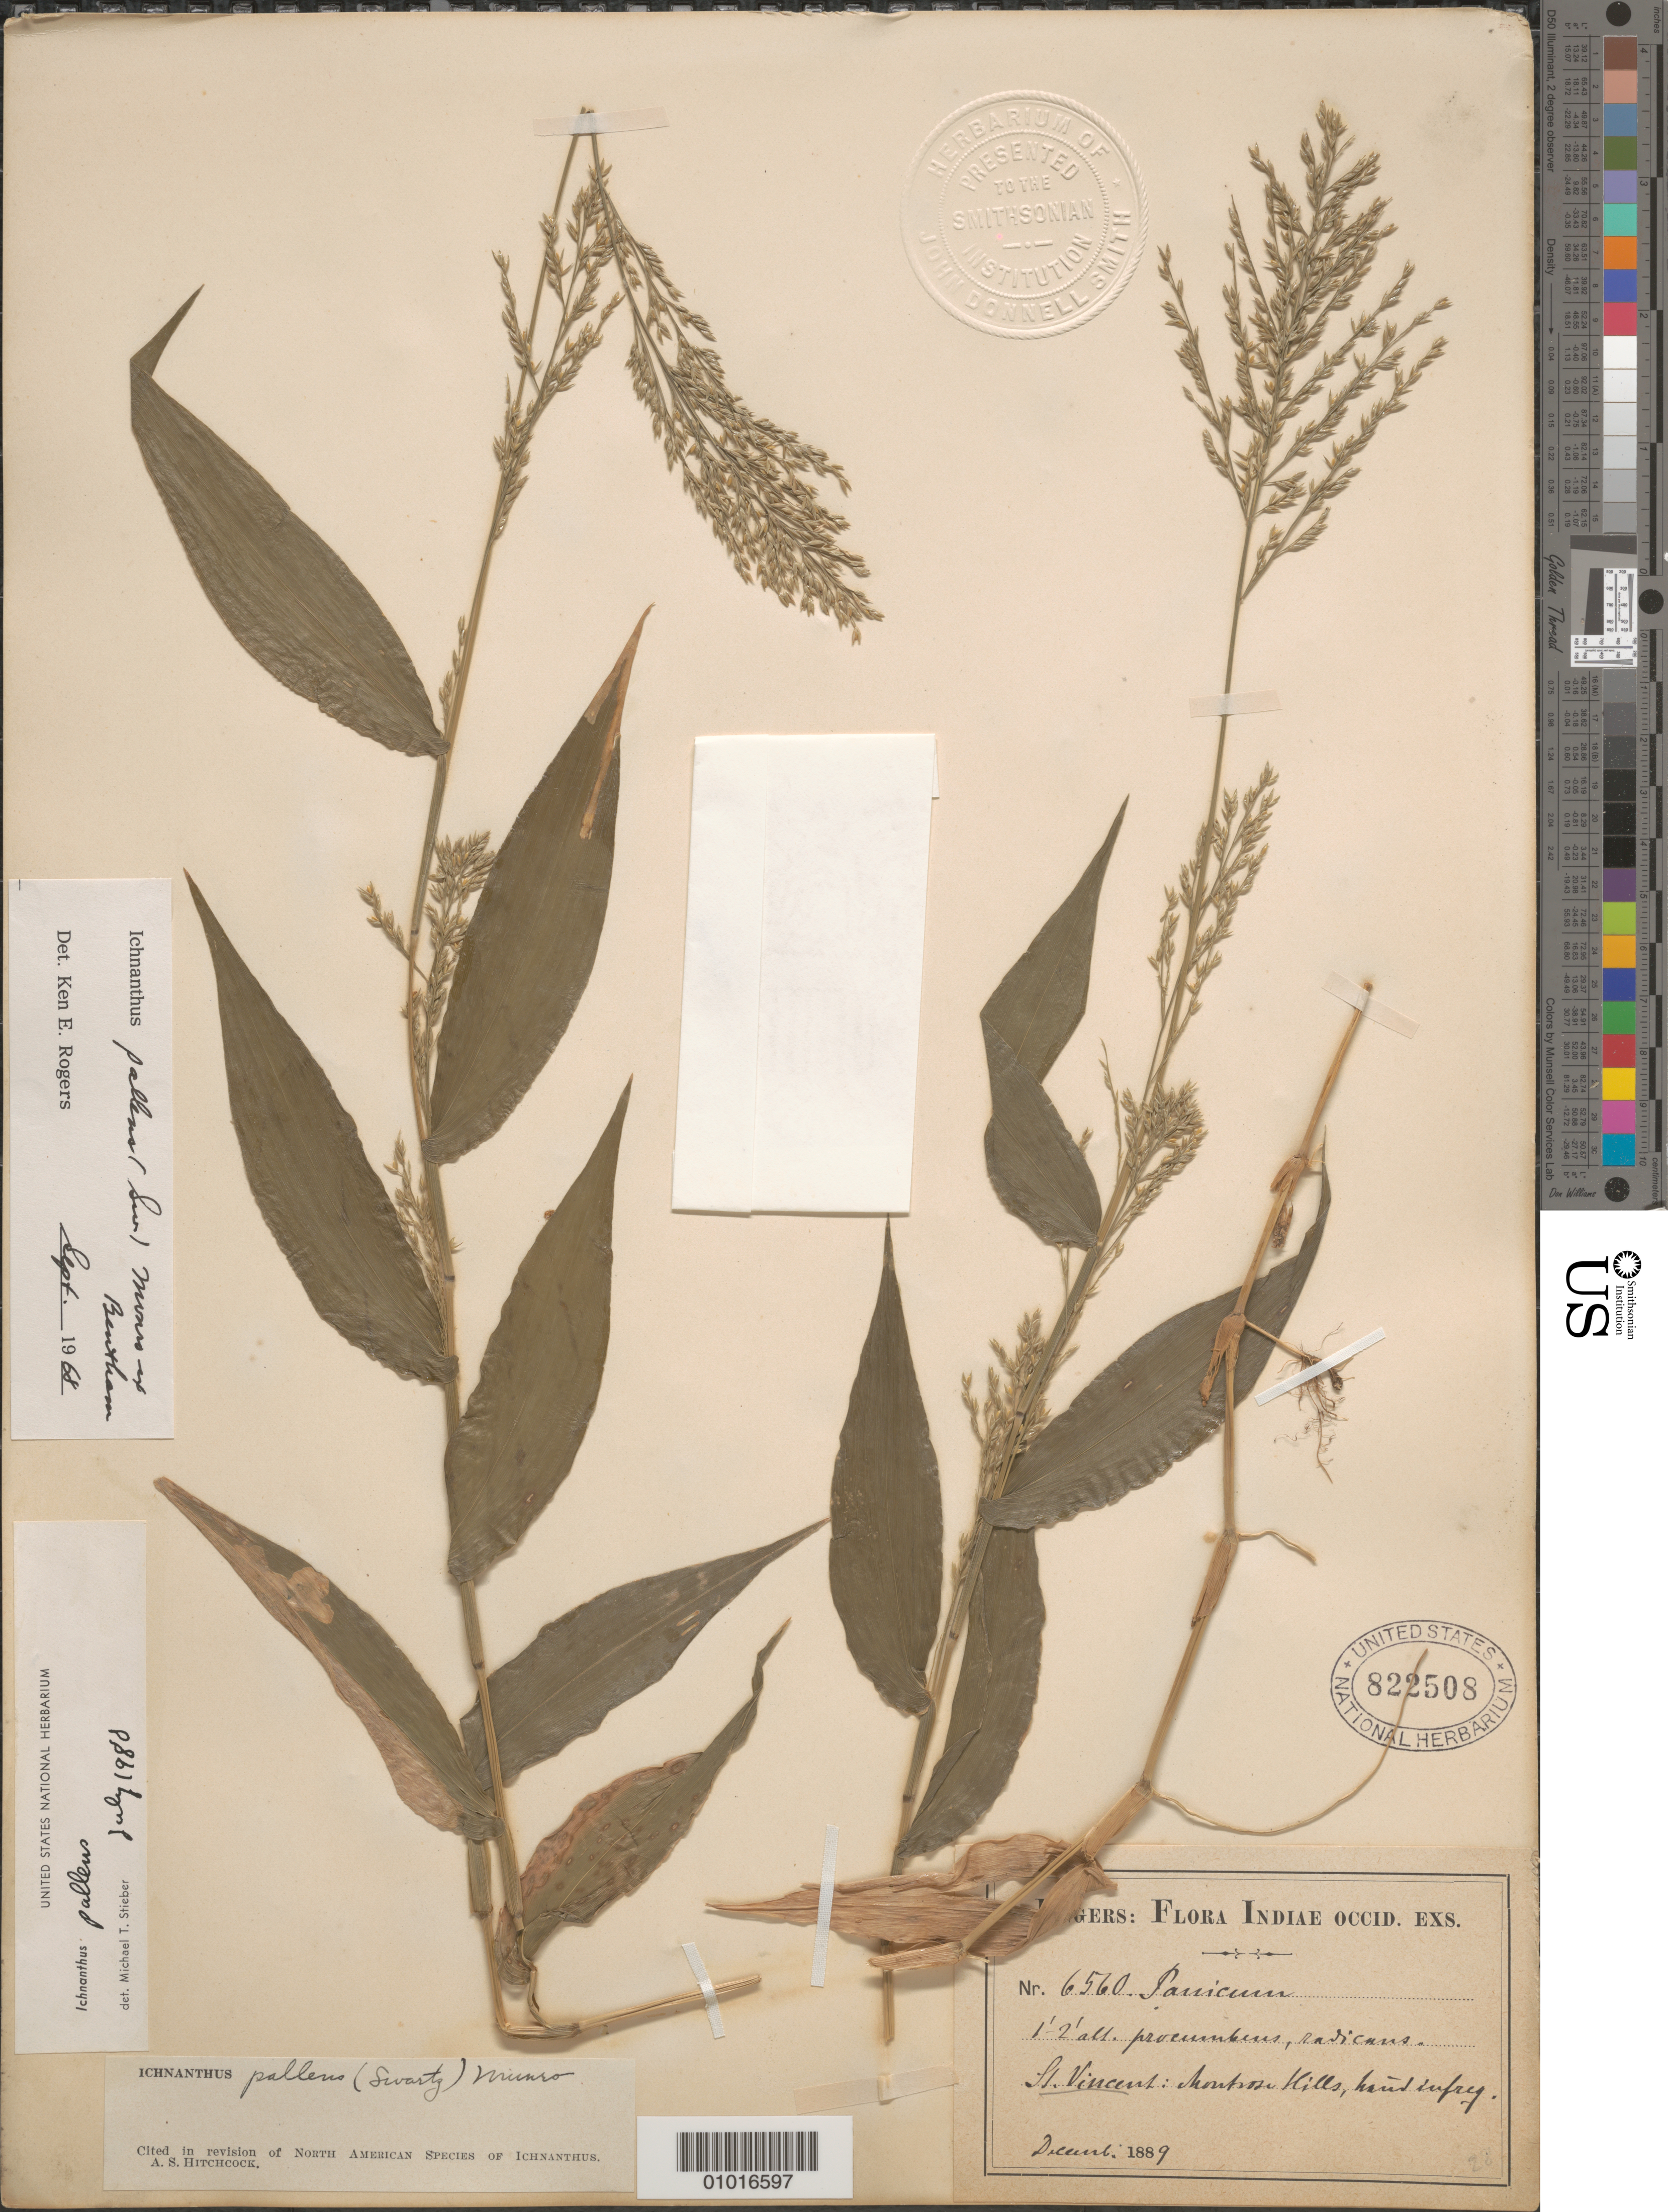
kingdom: Plantae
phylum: Tracheophyta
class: Liliopsida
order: Poales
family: Poaceae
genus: Ichnanthus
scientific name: Ichnanthus pallens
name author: (Sw.) Munro ex Benth.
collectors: H. F. A. von Eggers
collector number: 6560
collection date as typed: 01 Dec 1889 to 31 Dec 1889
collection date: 1889-12-01/1889-12-31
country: St. Vincent - Grenadines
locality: Mountain Hills, hind infreq.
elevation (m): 0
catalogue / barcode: US 822508